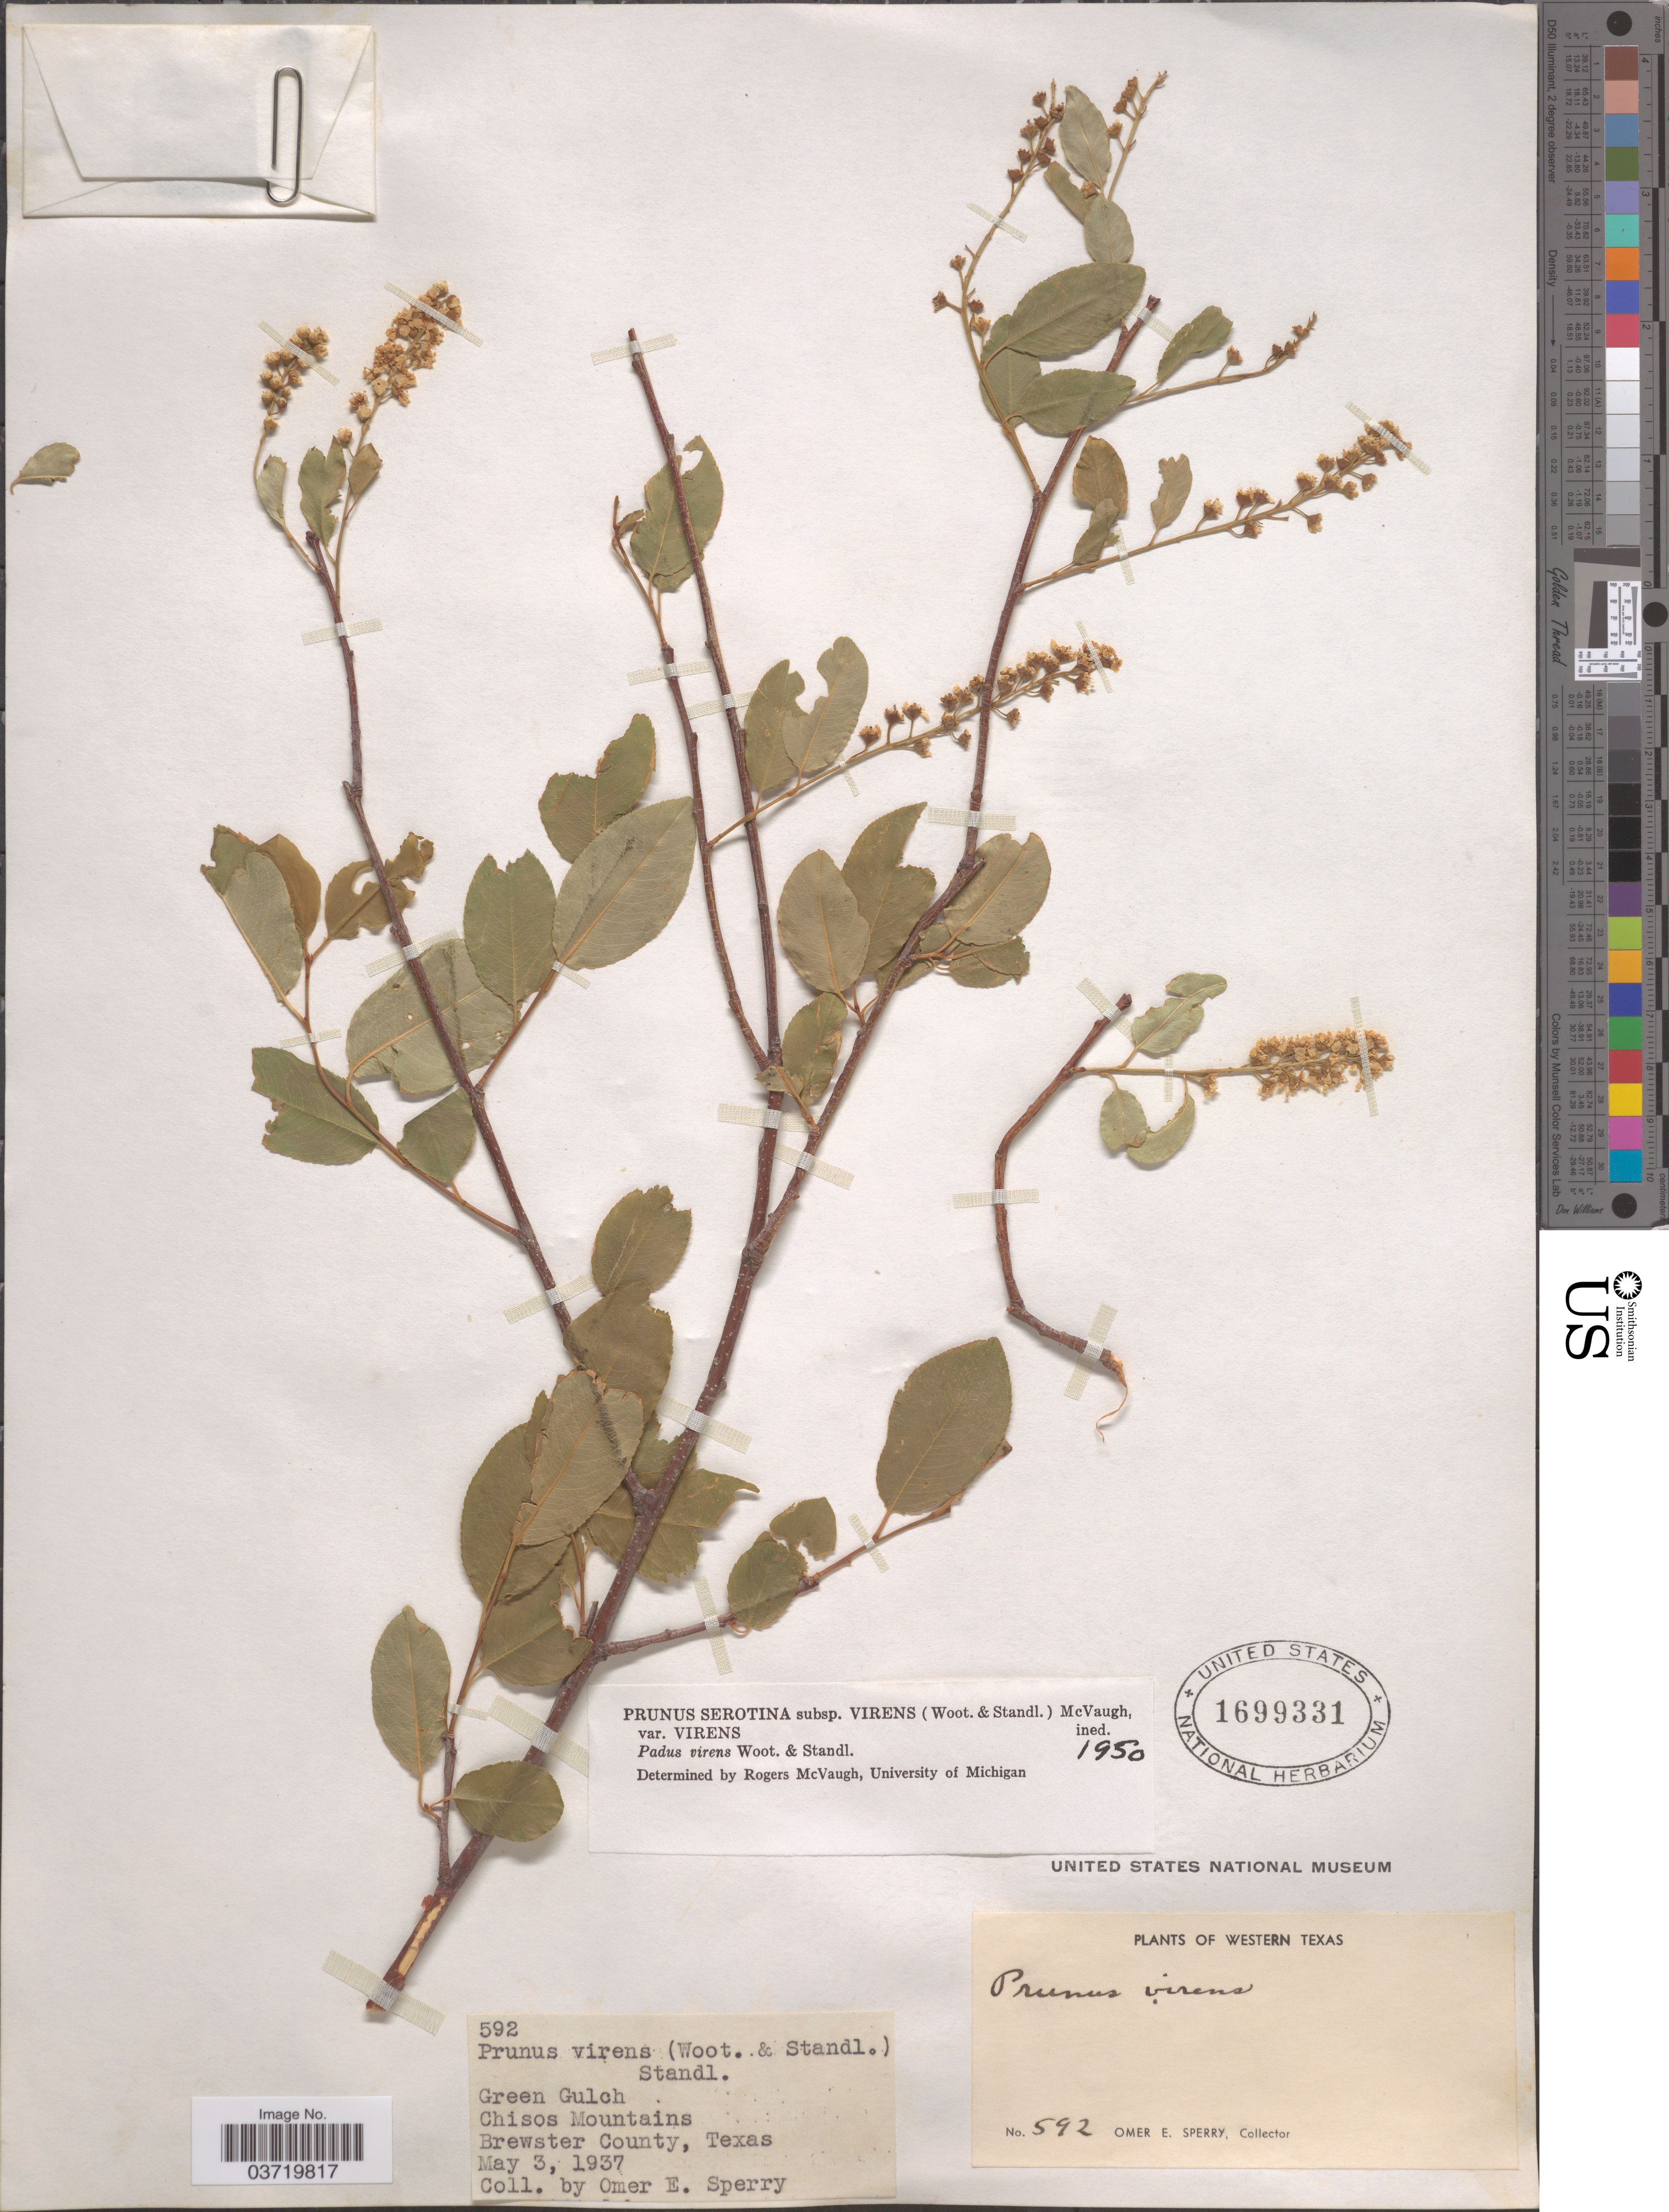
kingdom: Plantae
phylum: Tracheophyta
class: Magnoliopsida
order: Rosales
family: Rosaceae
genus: Prunus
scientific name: Prunus serotina var. rufula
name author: (Wooton & Standl.) McVaugh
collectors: O. E. Sperry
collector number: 592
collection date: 1937-05-03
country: United States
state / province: Texas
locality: Western Texas. Green Gulch. Chisos Mountains. Brewster County.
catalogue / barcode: US 1699331